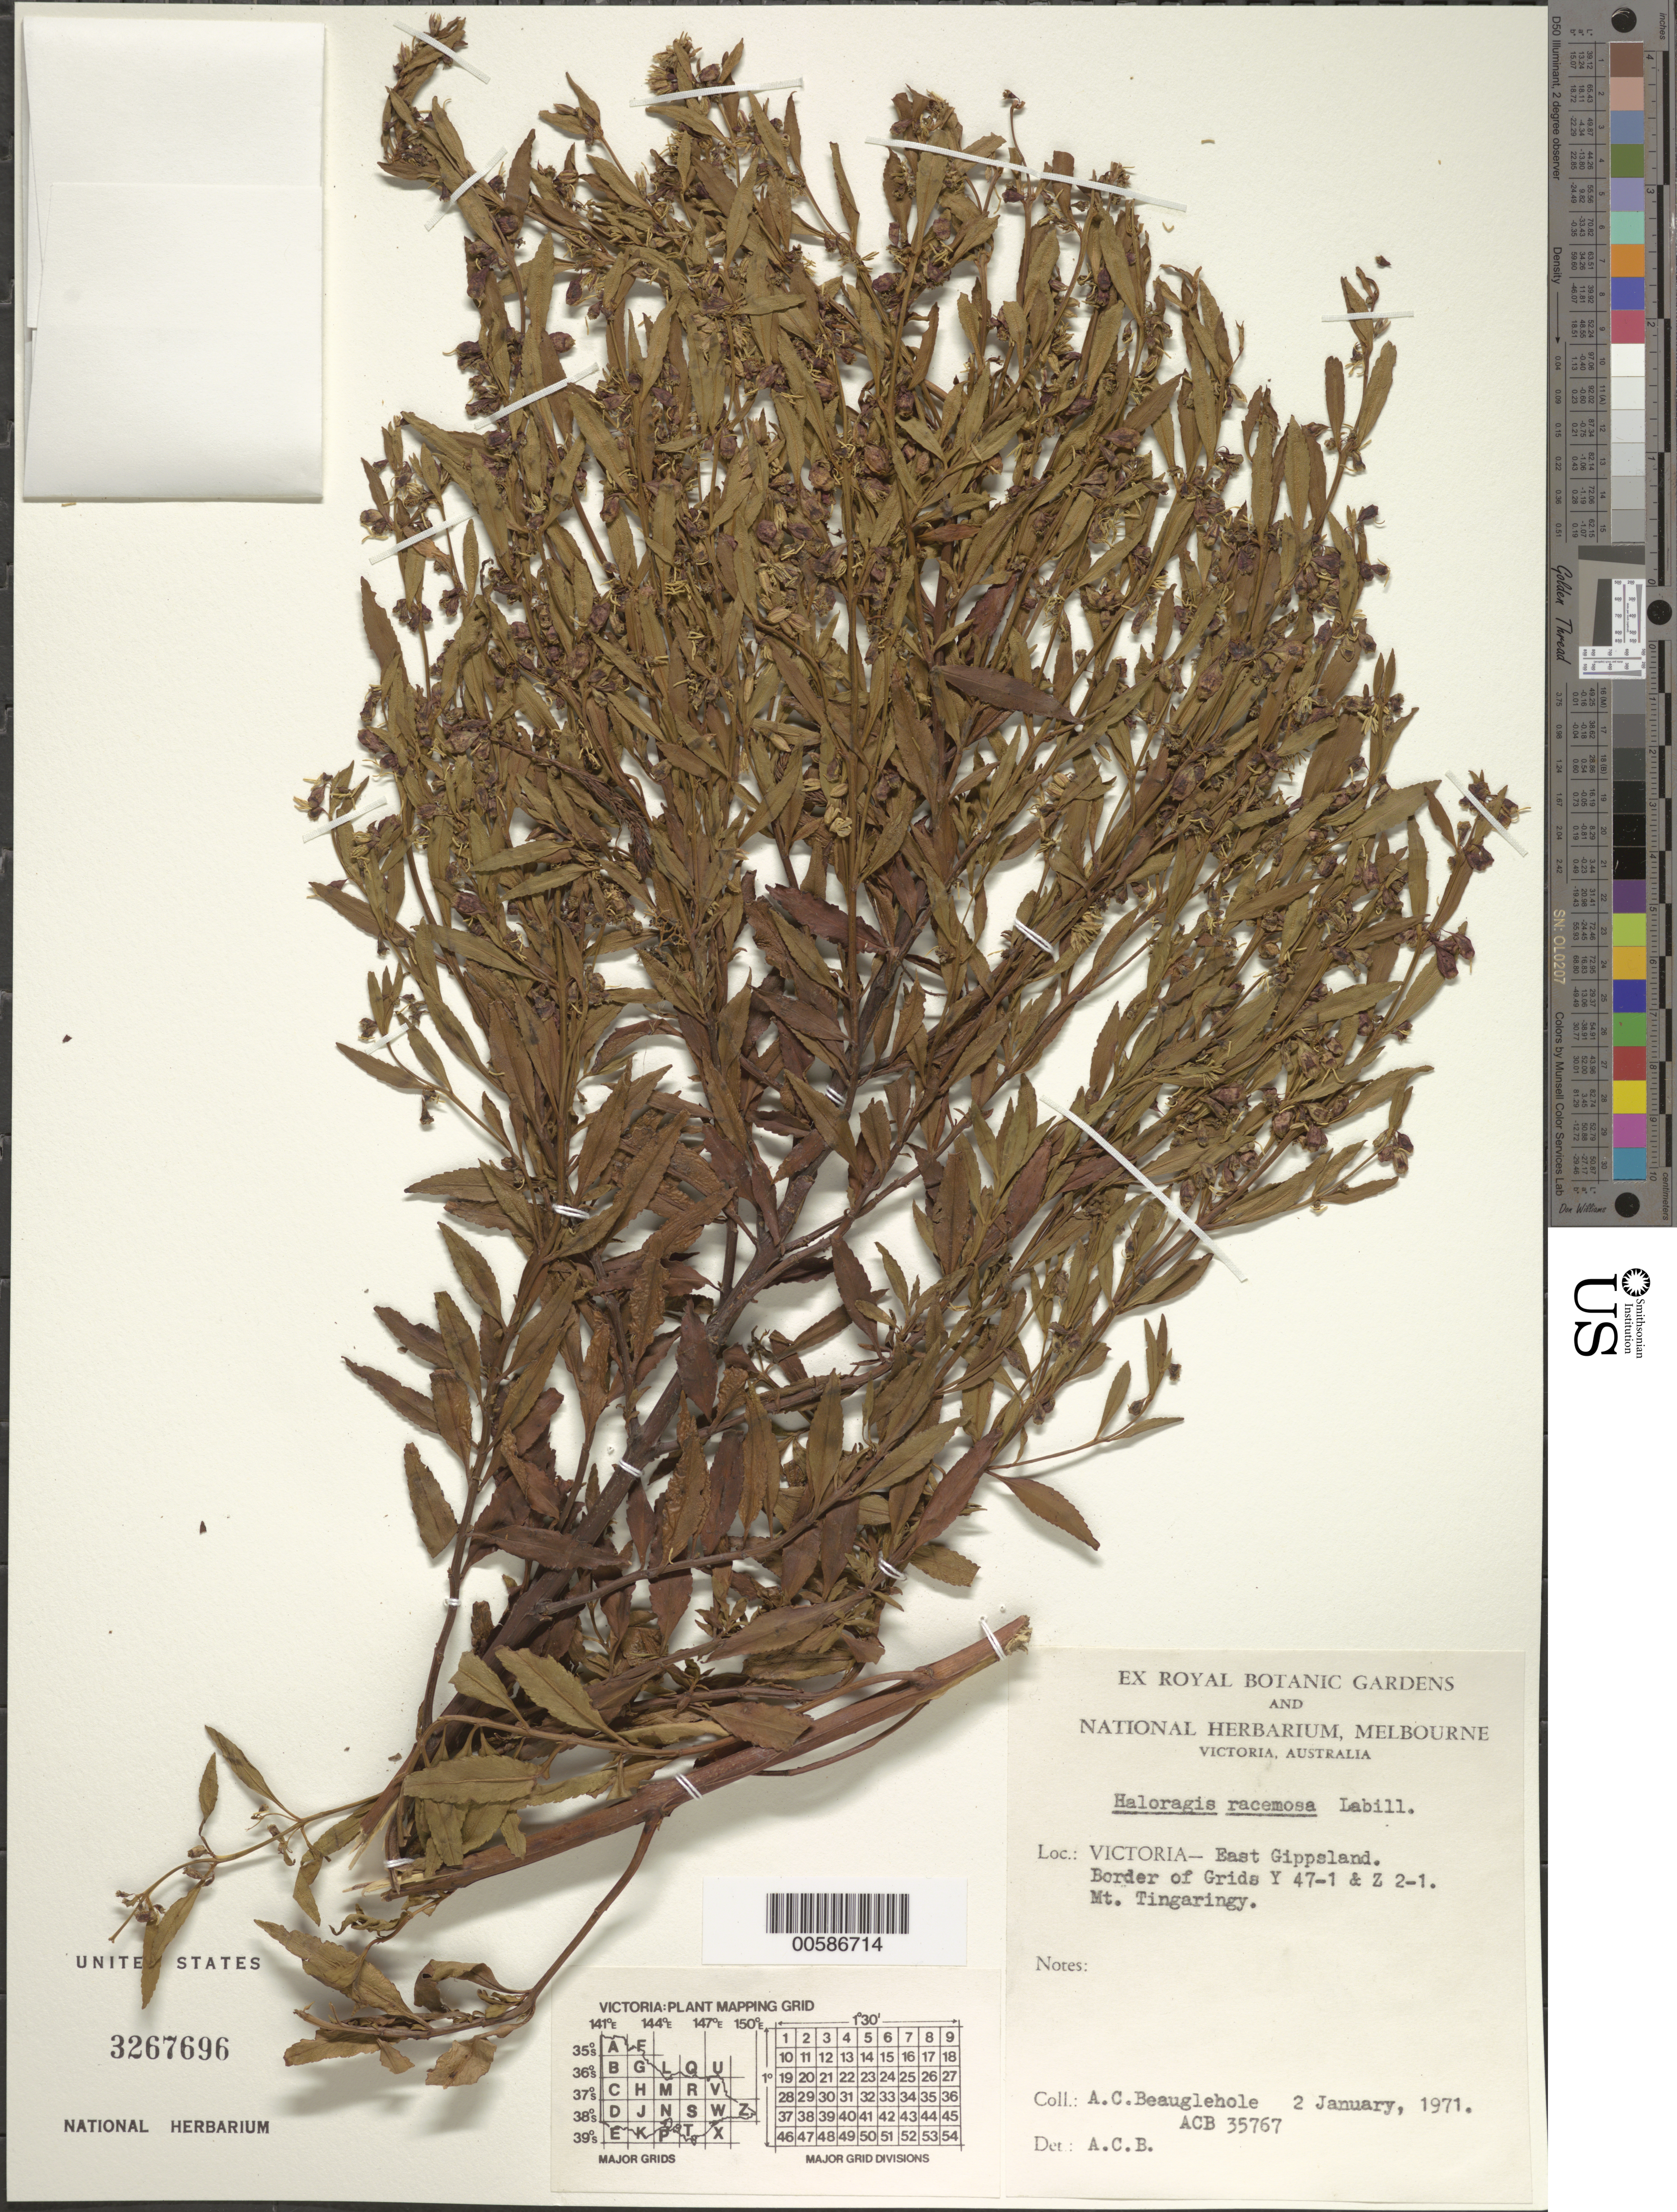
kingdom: Plantae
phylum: Tracheophyta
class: Magnoliopsida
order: Saxifragales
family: Haloragaceae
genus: Haloragis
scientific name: Haloragis racemosa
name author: Labill.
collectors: A. Beauglehole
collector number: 35767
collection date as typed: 02 Jan 1971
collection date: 1971-01-02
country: Australia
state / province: Victoria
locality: East Gippsland, Mt. Tingaringy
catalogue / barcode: US 3267696